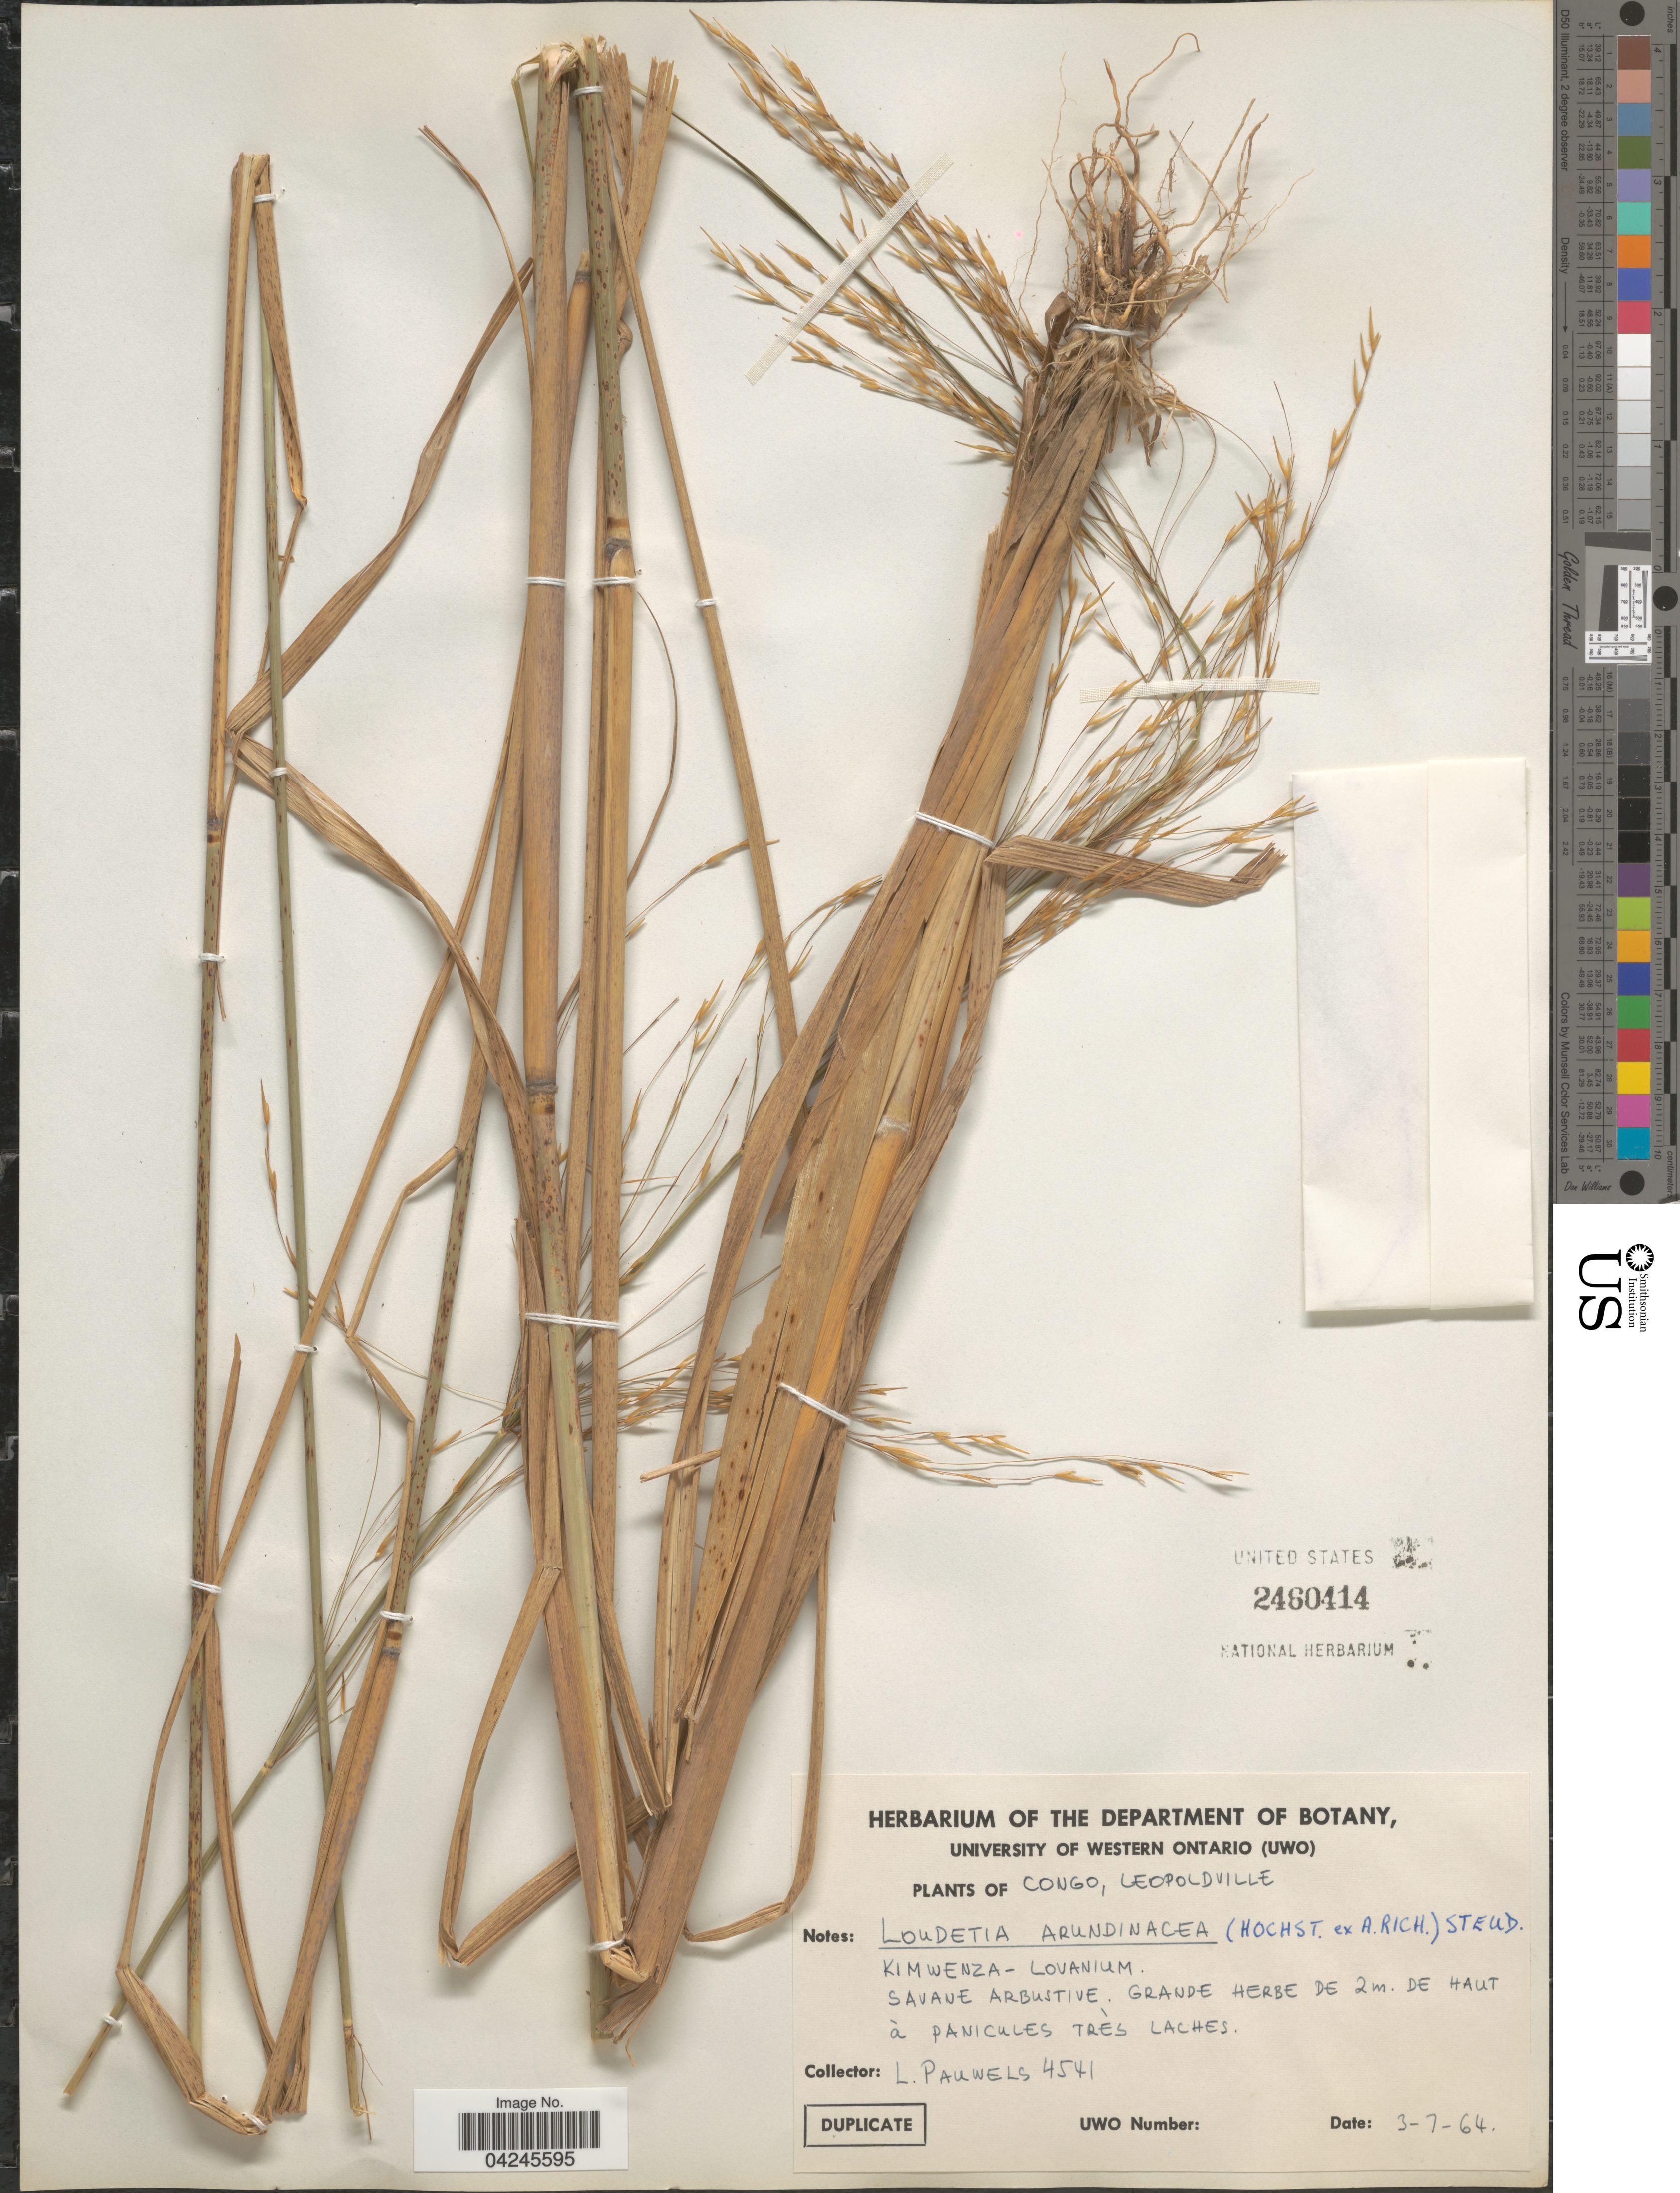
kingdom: Plantae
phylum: Tracheophyta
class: Liliopsida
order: Poales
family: Poaceae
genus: Loudetia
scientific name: Loudetia arundinacea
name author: (Hochst. ex A. Rich.) Steud.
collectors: L. Pauwels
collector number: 4541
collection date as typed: Transcribed d/m/y: 3/7/64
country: Congo, Democratic Republic of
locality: Congo, Leopoldville. Kimwenza-Lovanium.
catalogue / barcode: US 2460414